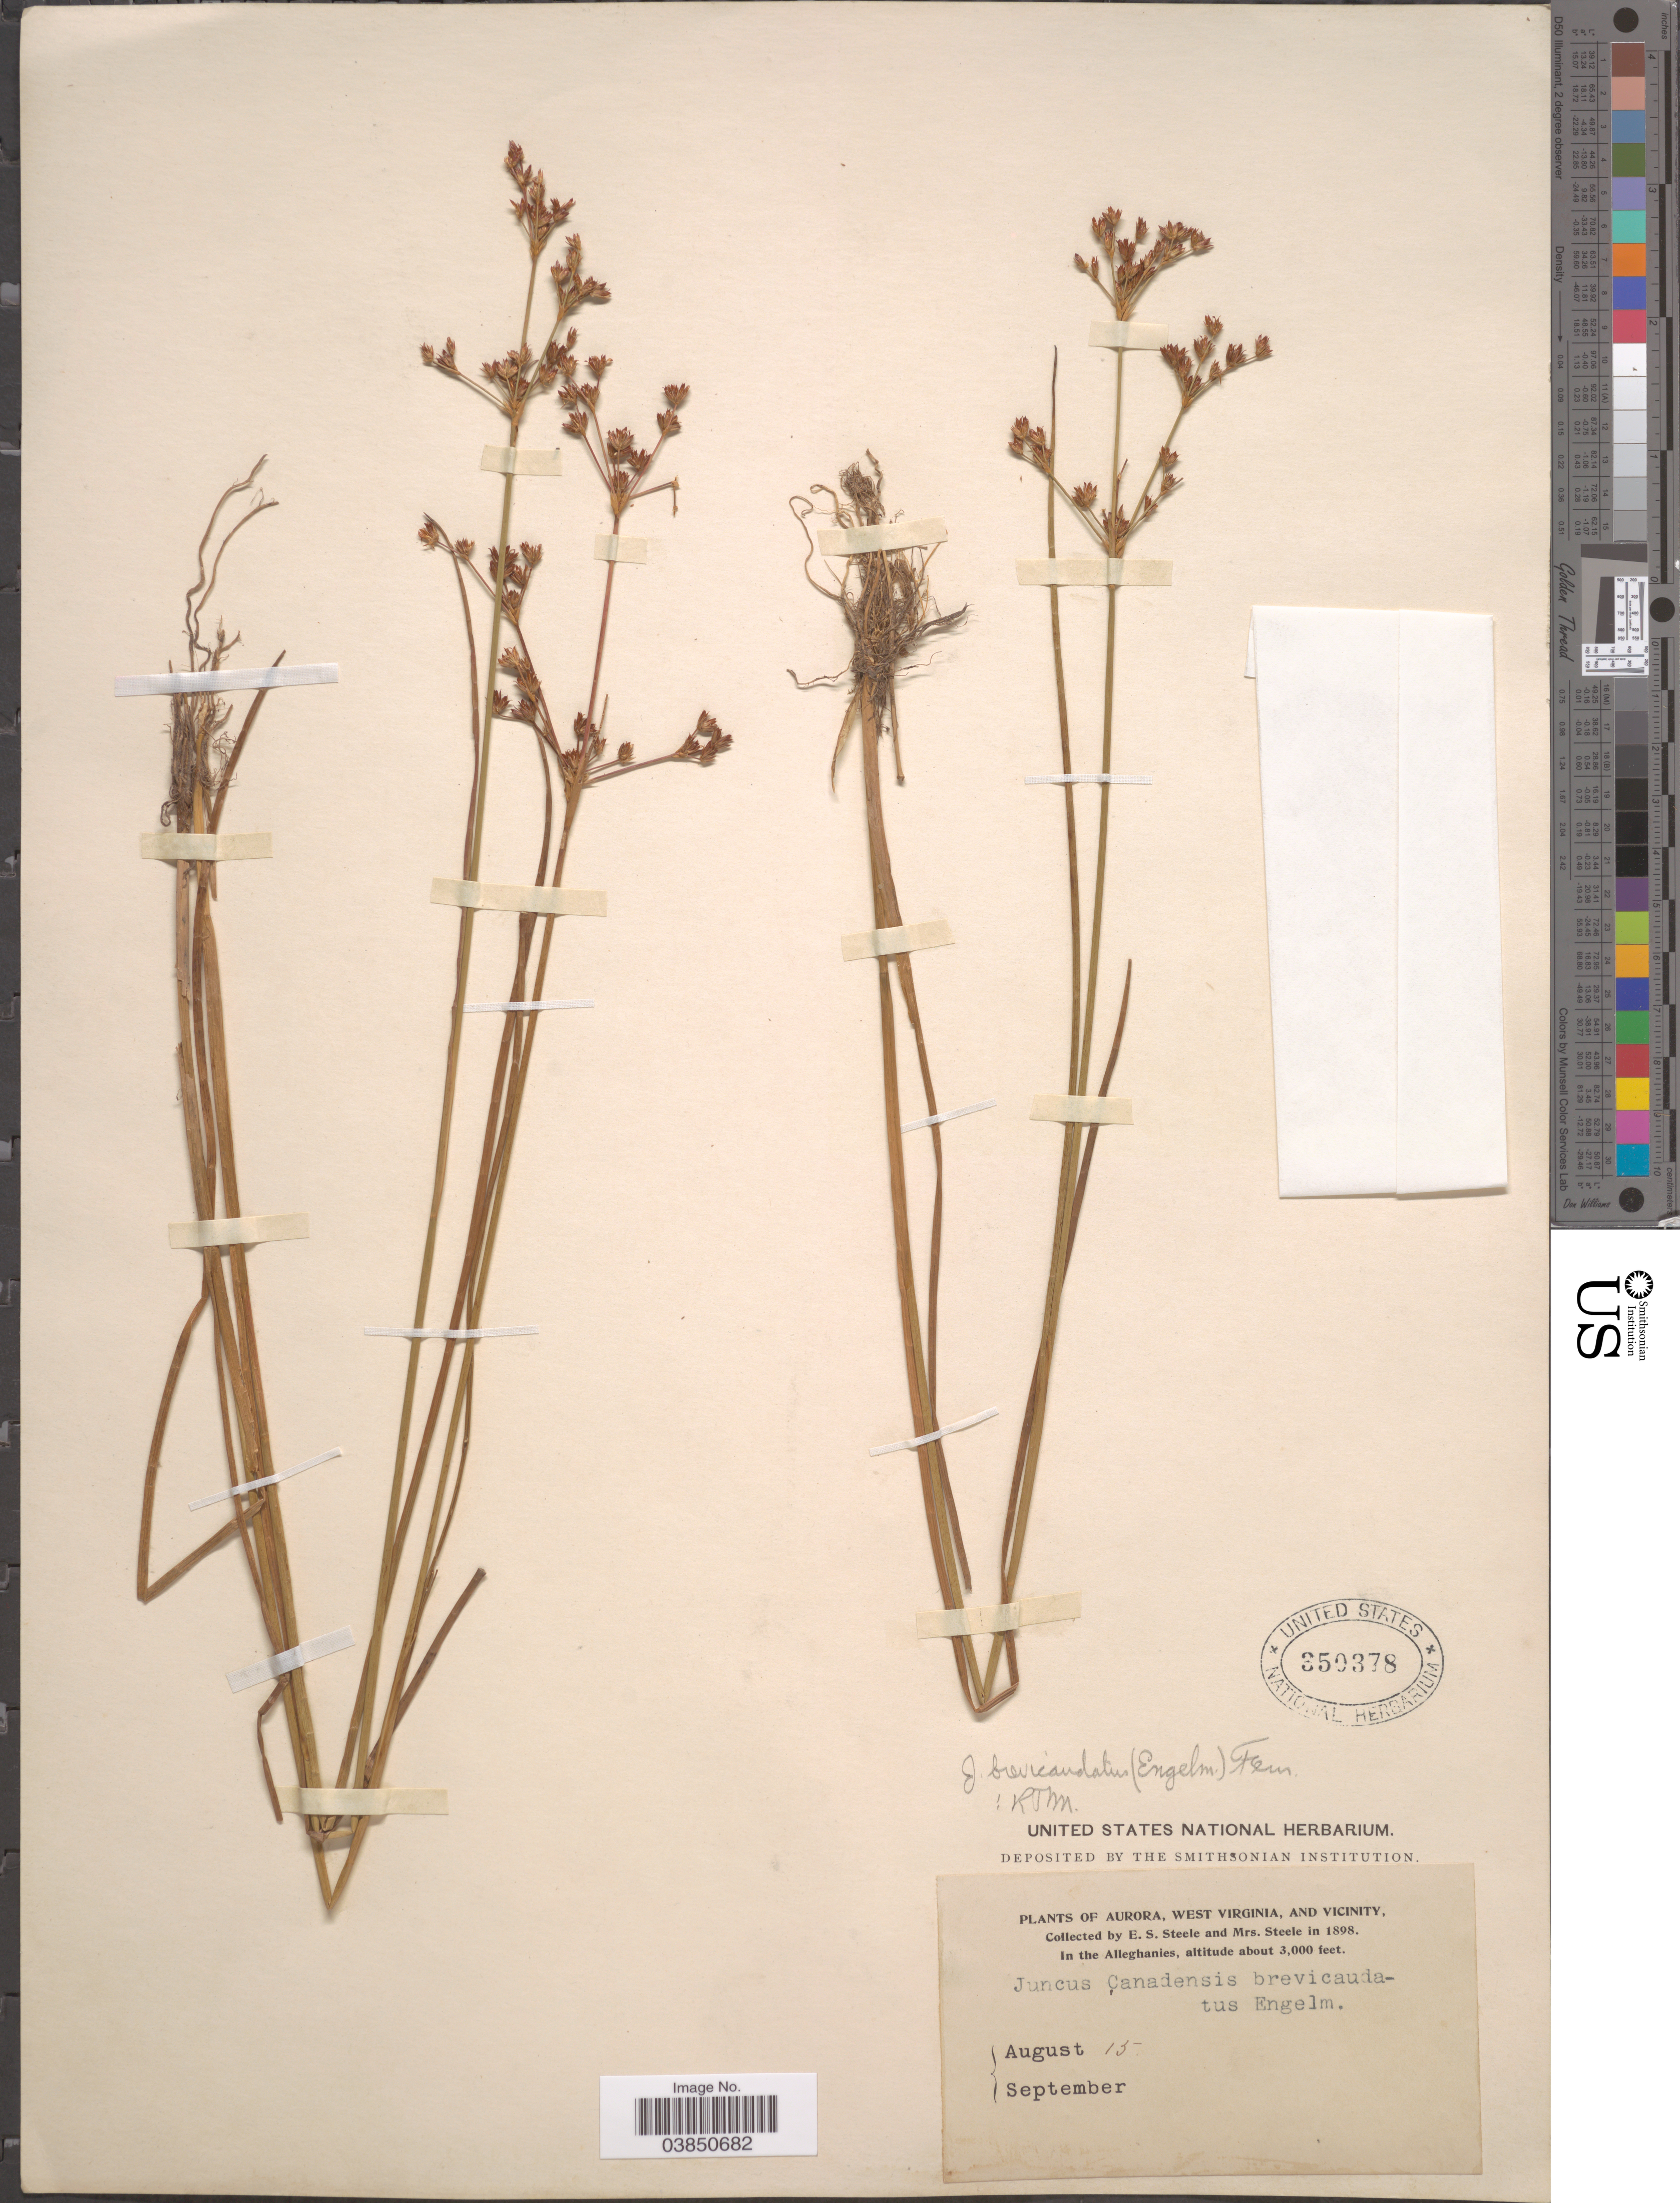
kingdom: Plantae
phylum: Tracheophyta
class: Liliopsida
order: Poales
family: Juncaceae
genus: Juncus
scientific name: Juncus brevicaudatus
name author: (Engelm.) Fernald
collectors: E. Steele & Mrs. E. S. Steele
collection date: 1898-08-15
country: United States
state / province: West Virginia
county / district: Preston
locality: Aurora, and Vicinity. In the Alleghanies.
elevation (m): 914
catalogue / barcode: US 350378